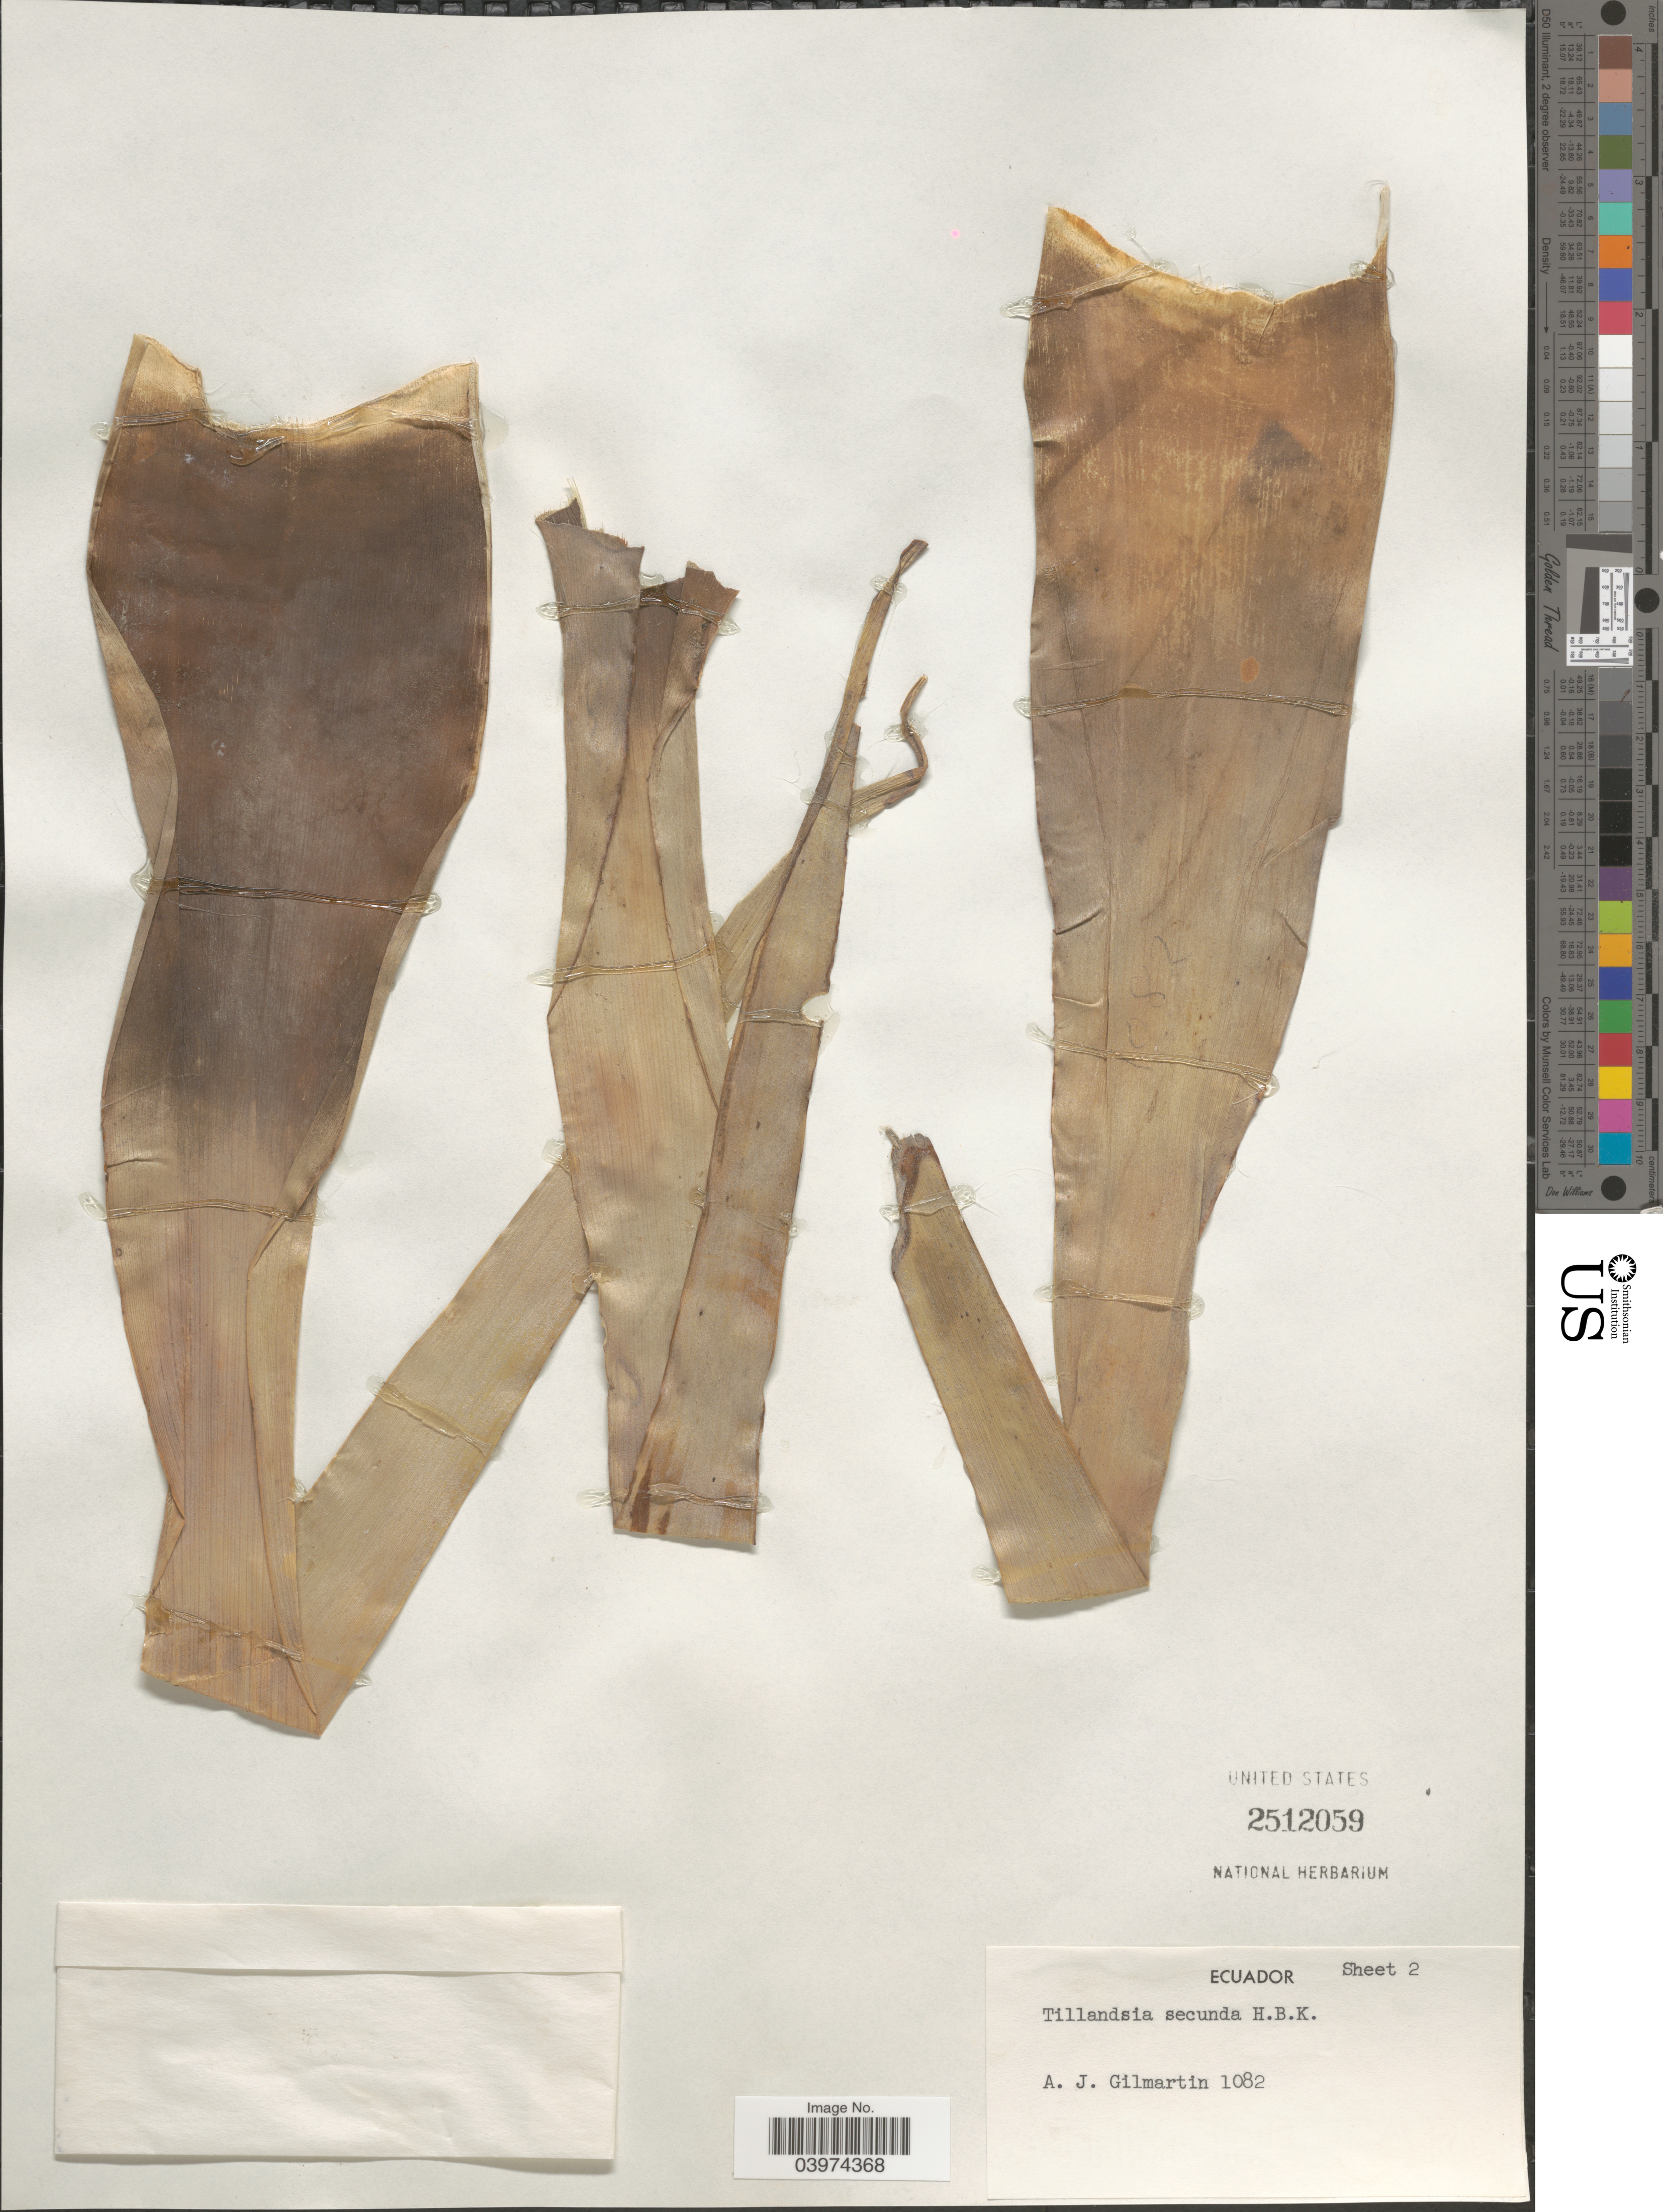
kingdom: Plantae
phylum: Tracheophyta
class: Liliopsida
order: Poales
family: Bromeliaceae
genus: Tillandsia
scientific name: Tillandsia secunda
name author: Kunth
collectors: A. J. Gilmartin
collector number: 1082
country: Ecuador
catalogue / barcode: US 2512059